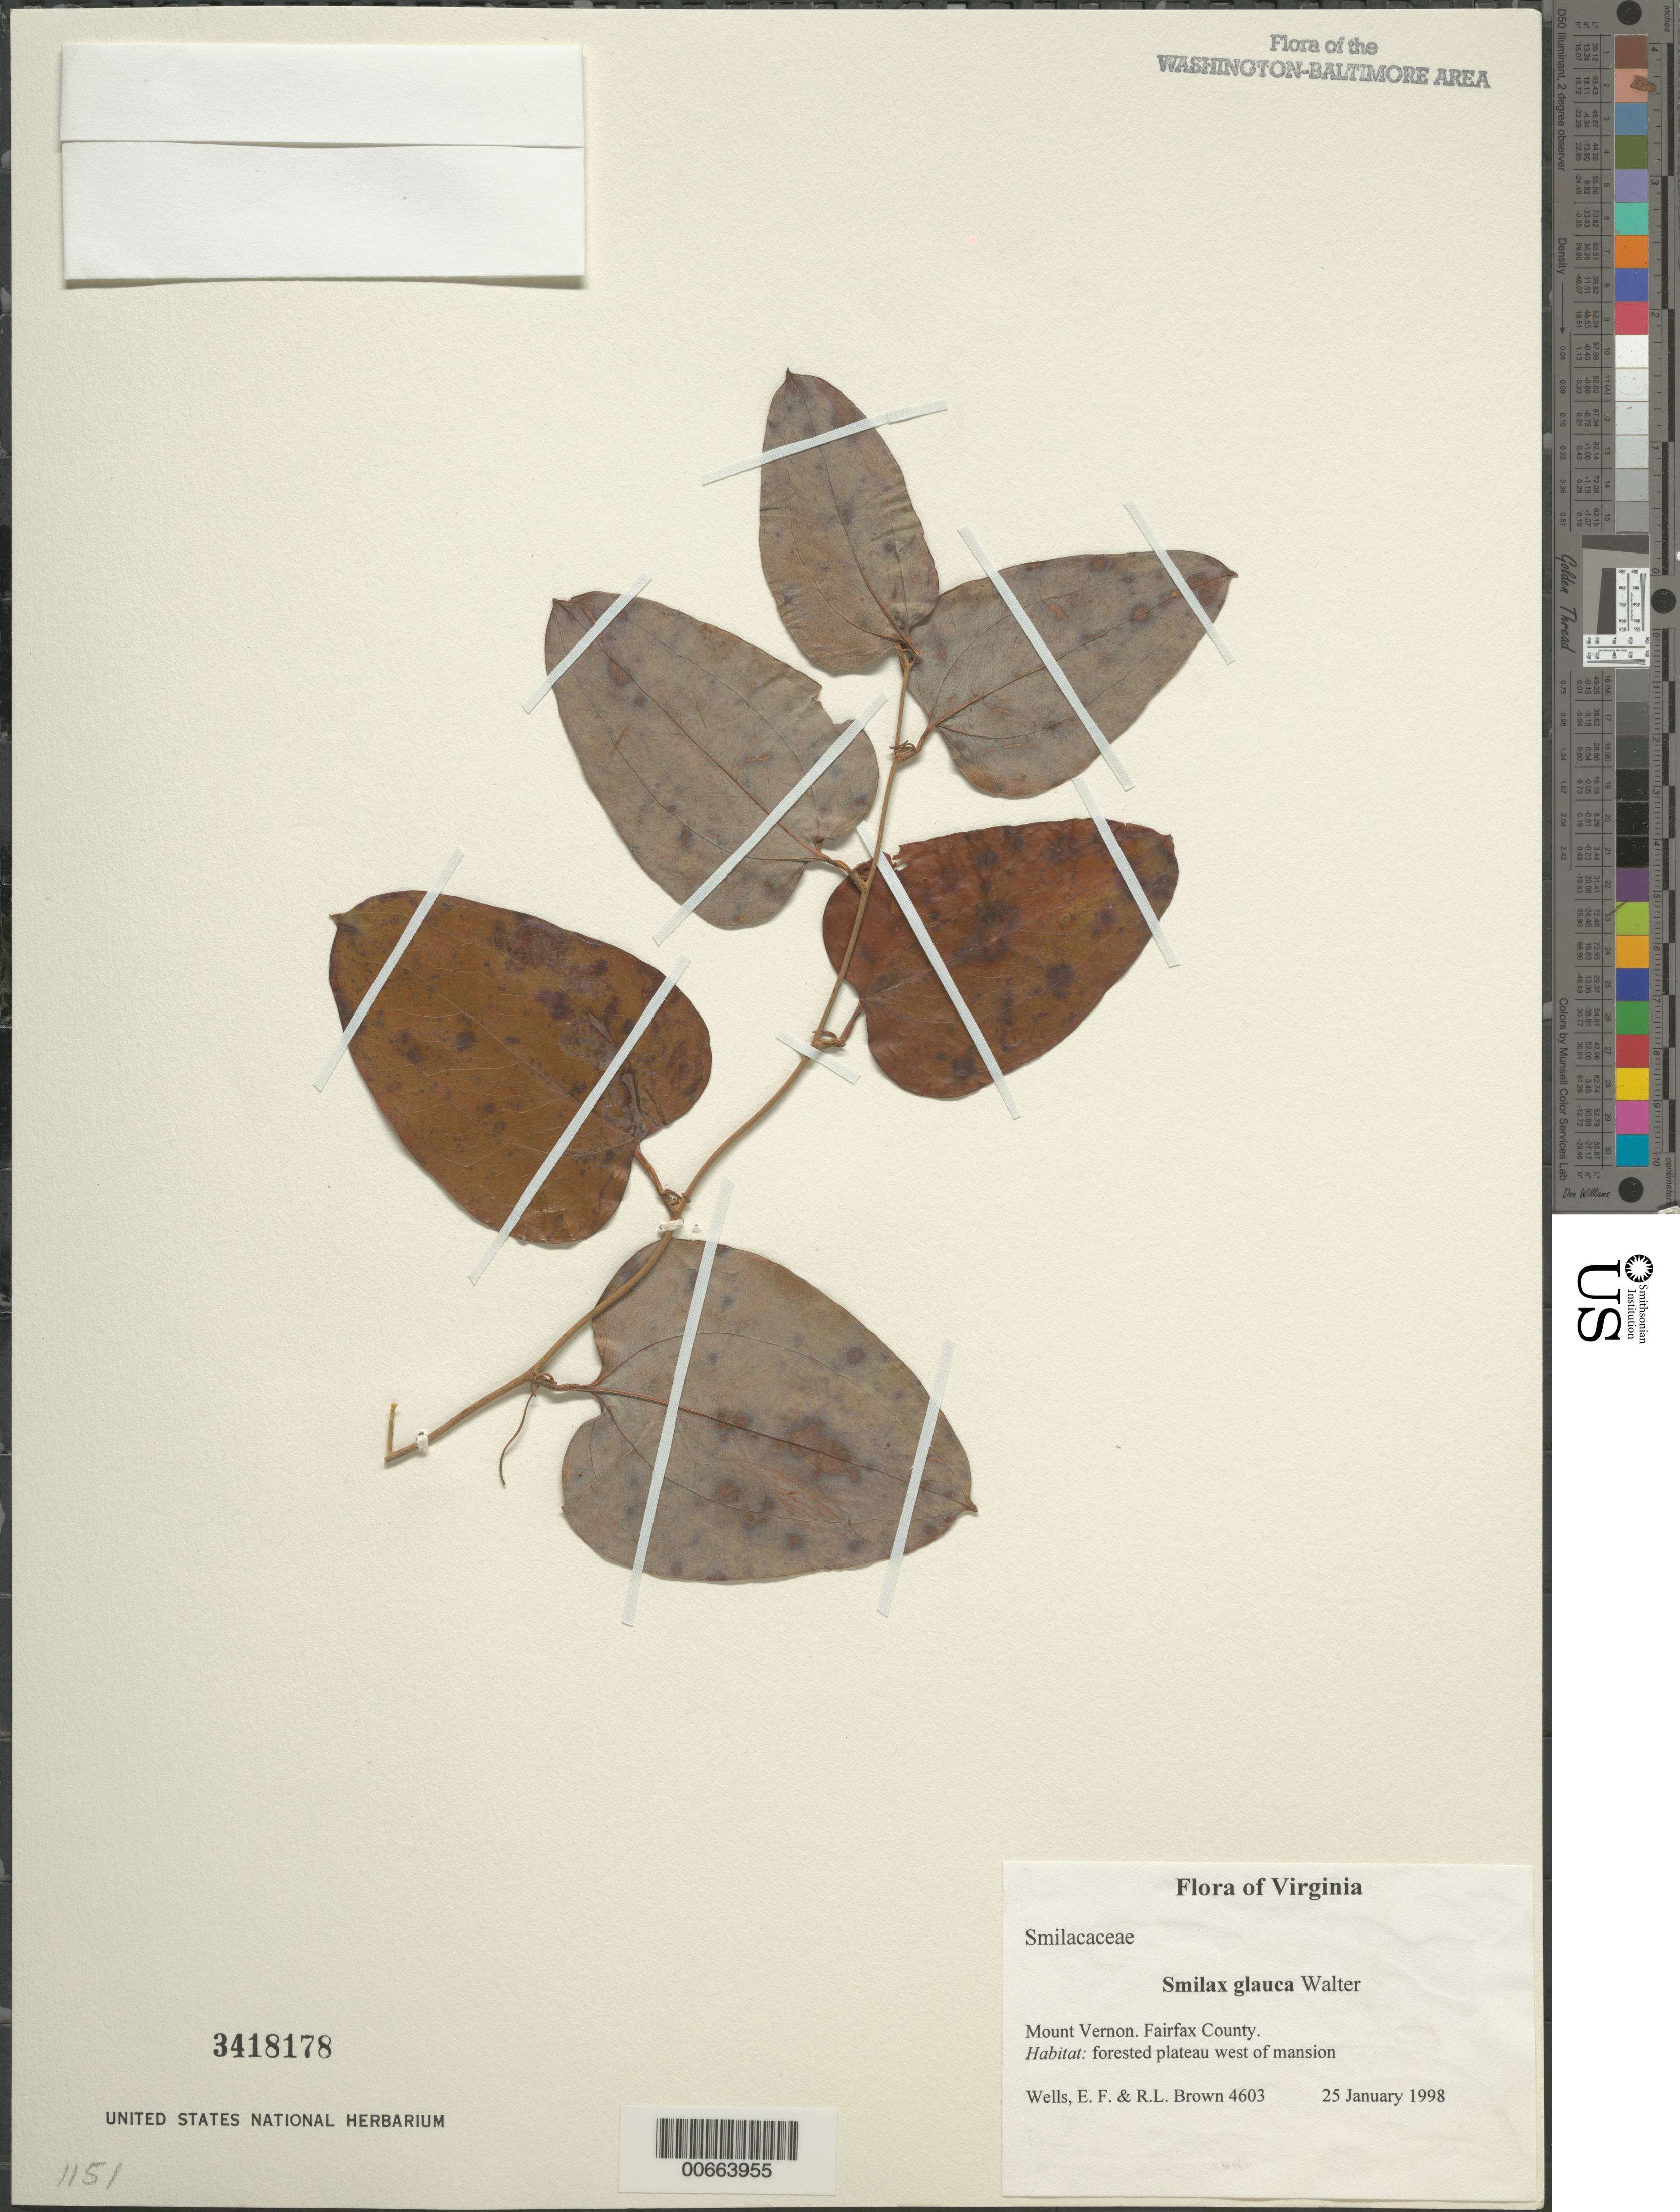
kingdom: Plantae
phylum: Tracheophyta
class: Liliopsida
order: Liliales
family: Smilacaceae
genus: Smilax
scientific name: Smilax glauca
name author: Walter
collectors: E. F. Wells & R. L. Brown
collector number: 4603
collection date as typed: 25 Jan 1998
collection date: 1998-01-25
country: United States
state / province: Virginia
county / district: Fairfax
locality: Mount Vernon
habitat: forested plateau west of mansion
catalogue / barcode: US 3418178